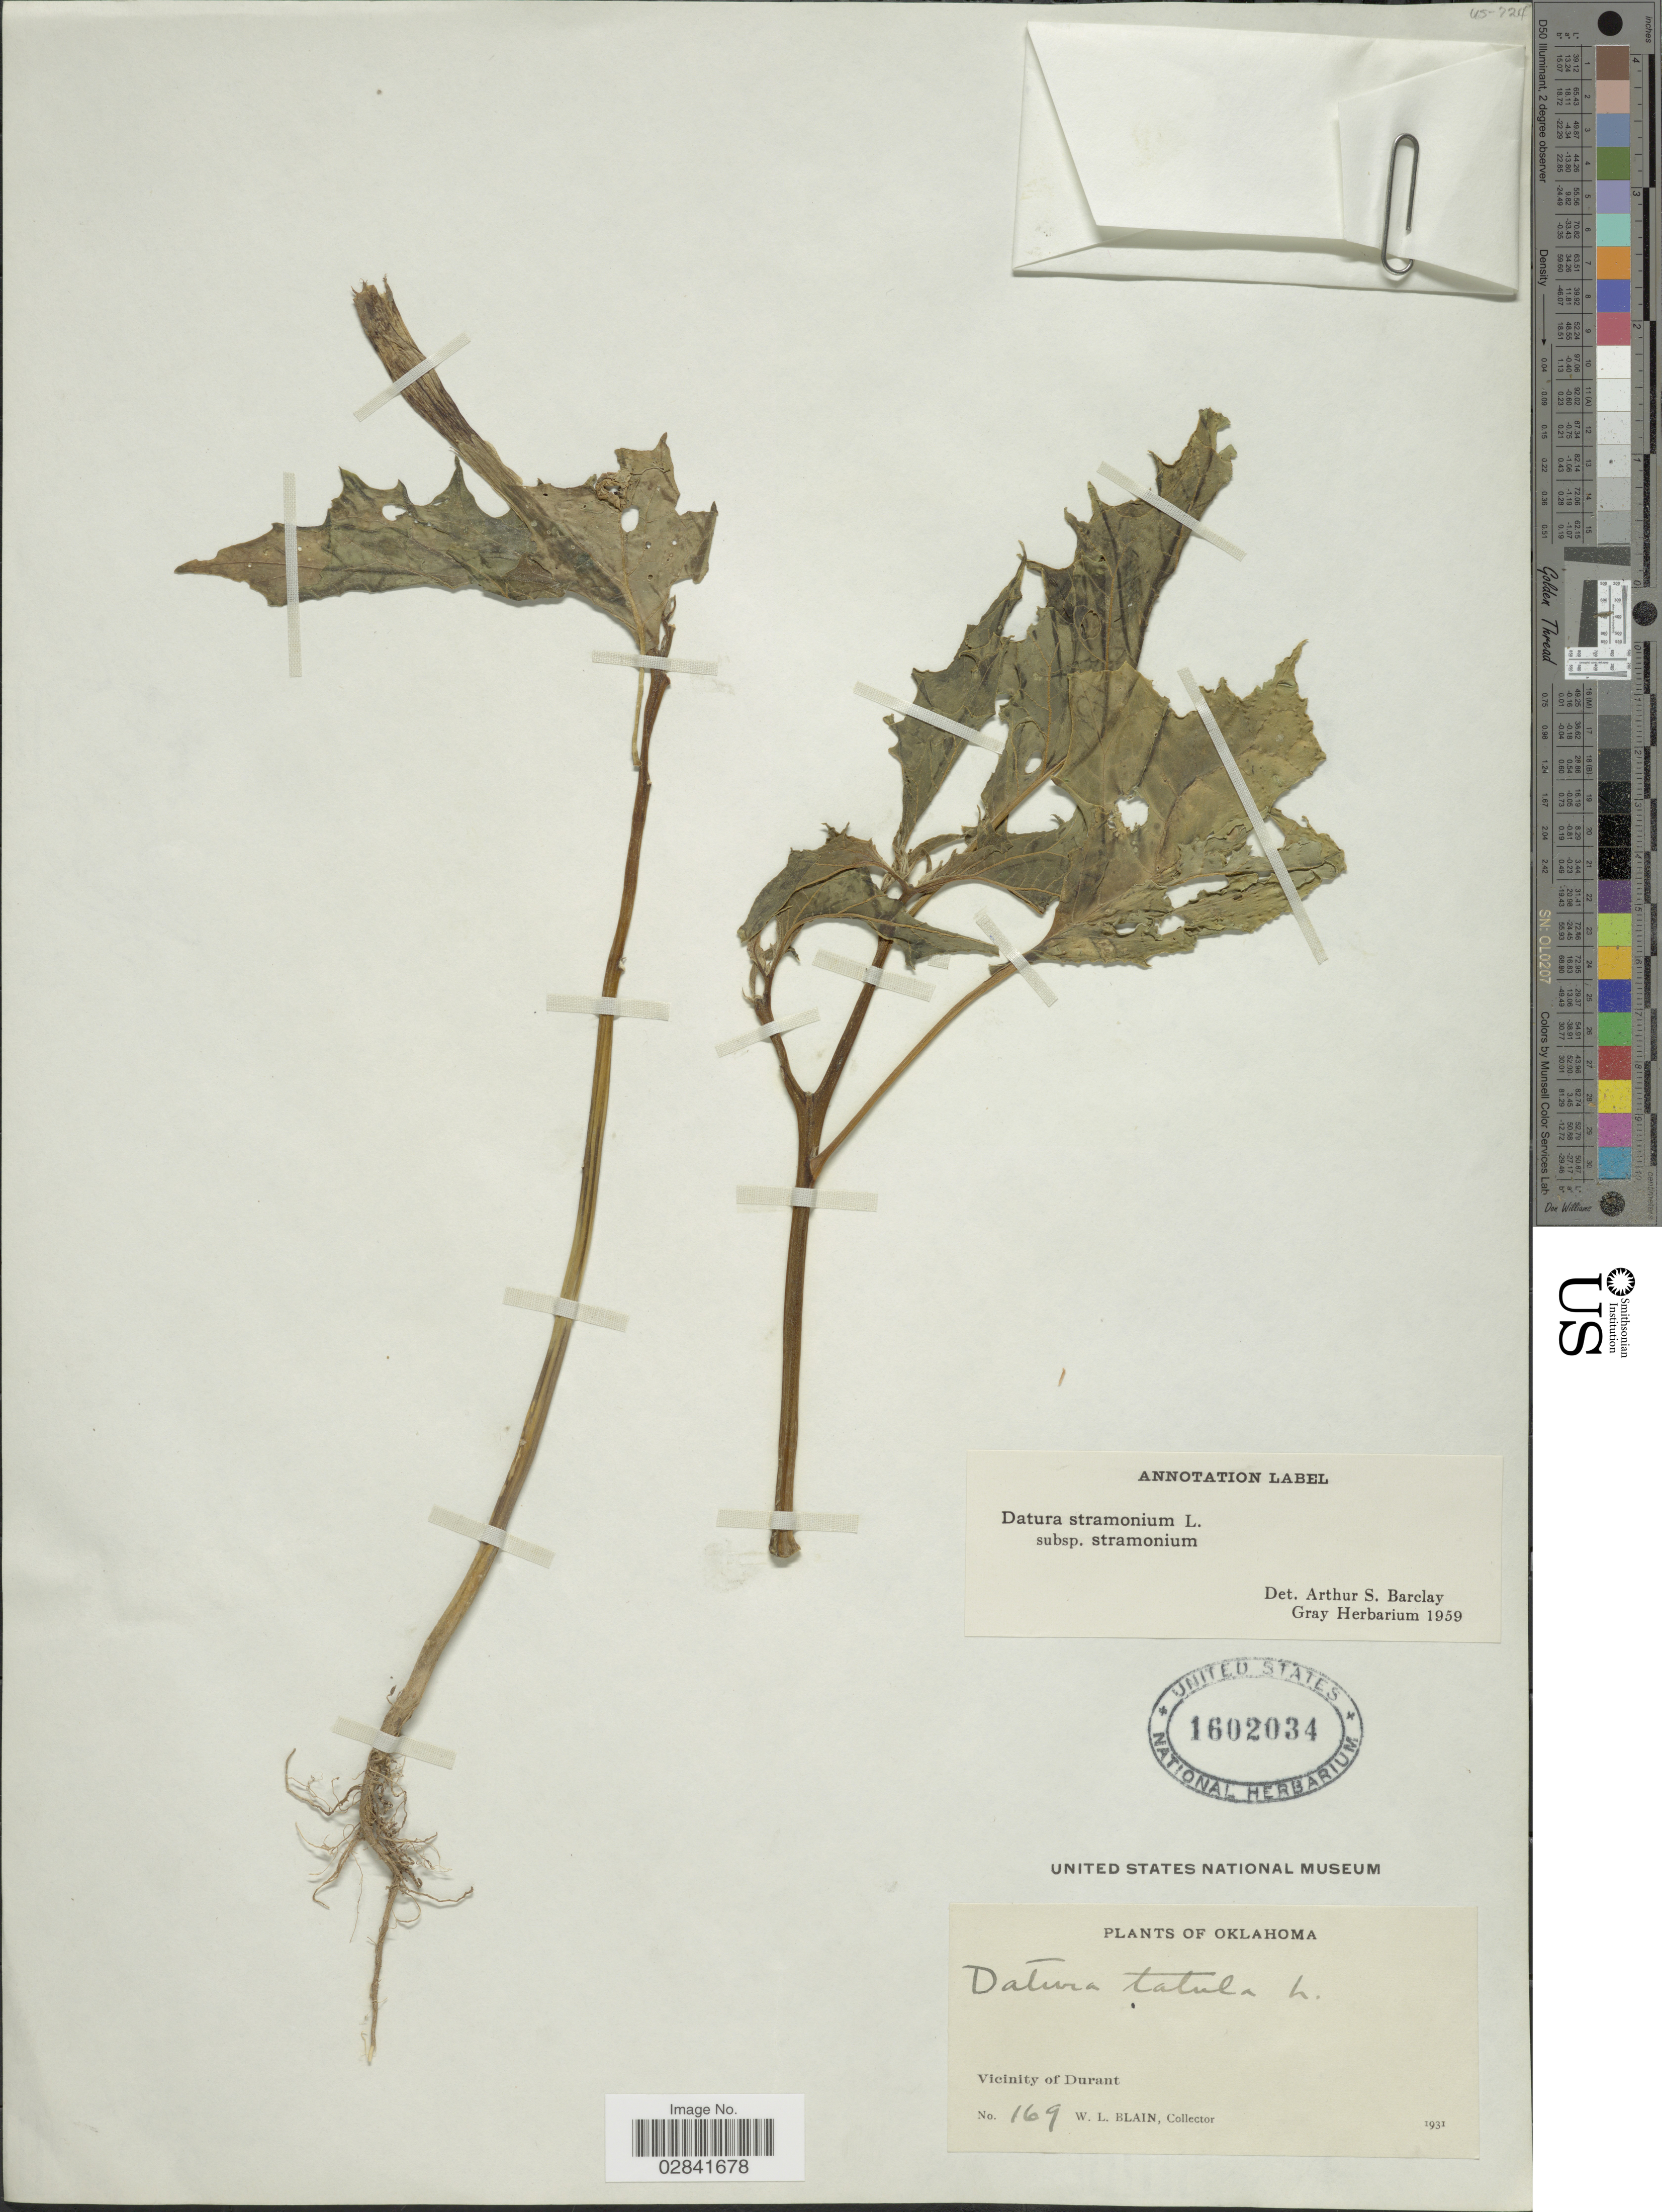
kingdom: Plantae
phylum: Tracheophyta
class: Magnoliopsida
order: Solanales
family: Solanaceae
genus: Datura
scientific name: Datura stramonium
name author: L.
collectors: W. Blain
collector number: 169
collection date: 1931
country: United States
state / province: Oklahoma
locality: Vicinity of Durant.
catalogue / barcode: US 1602034